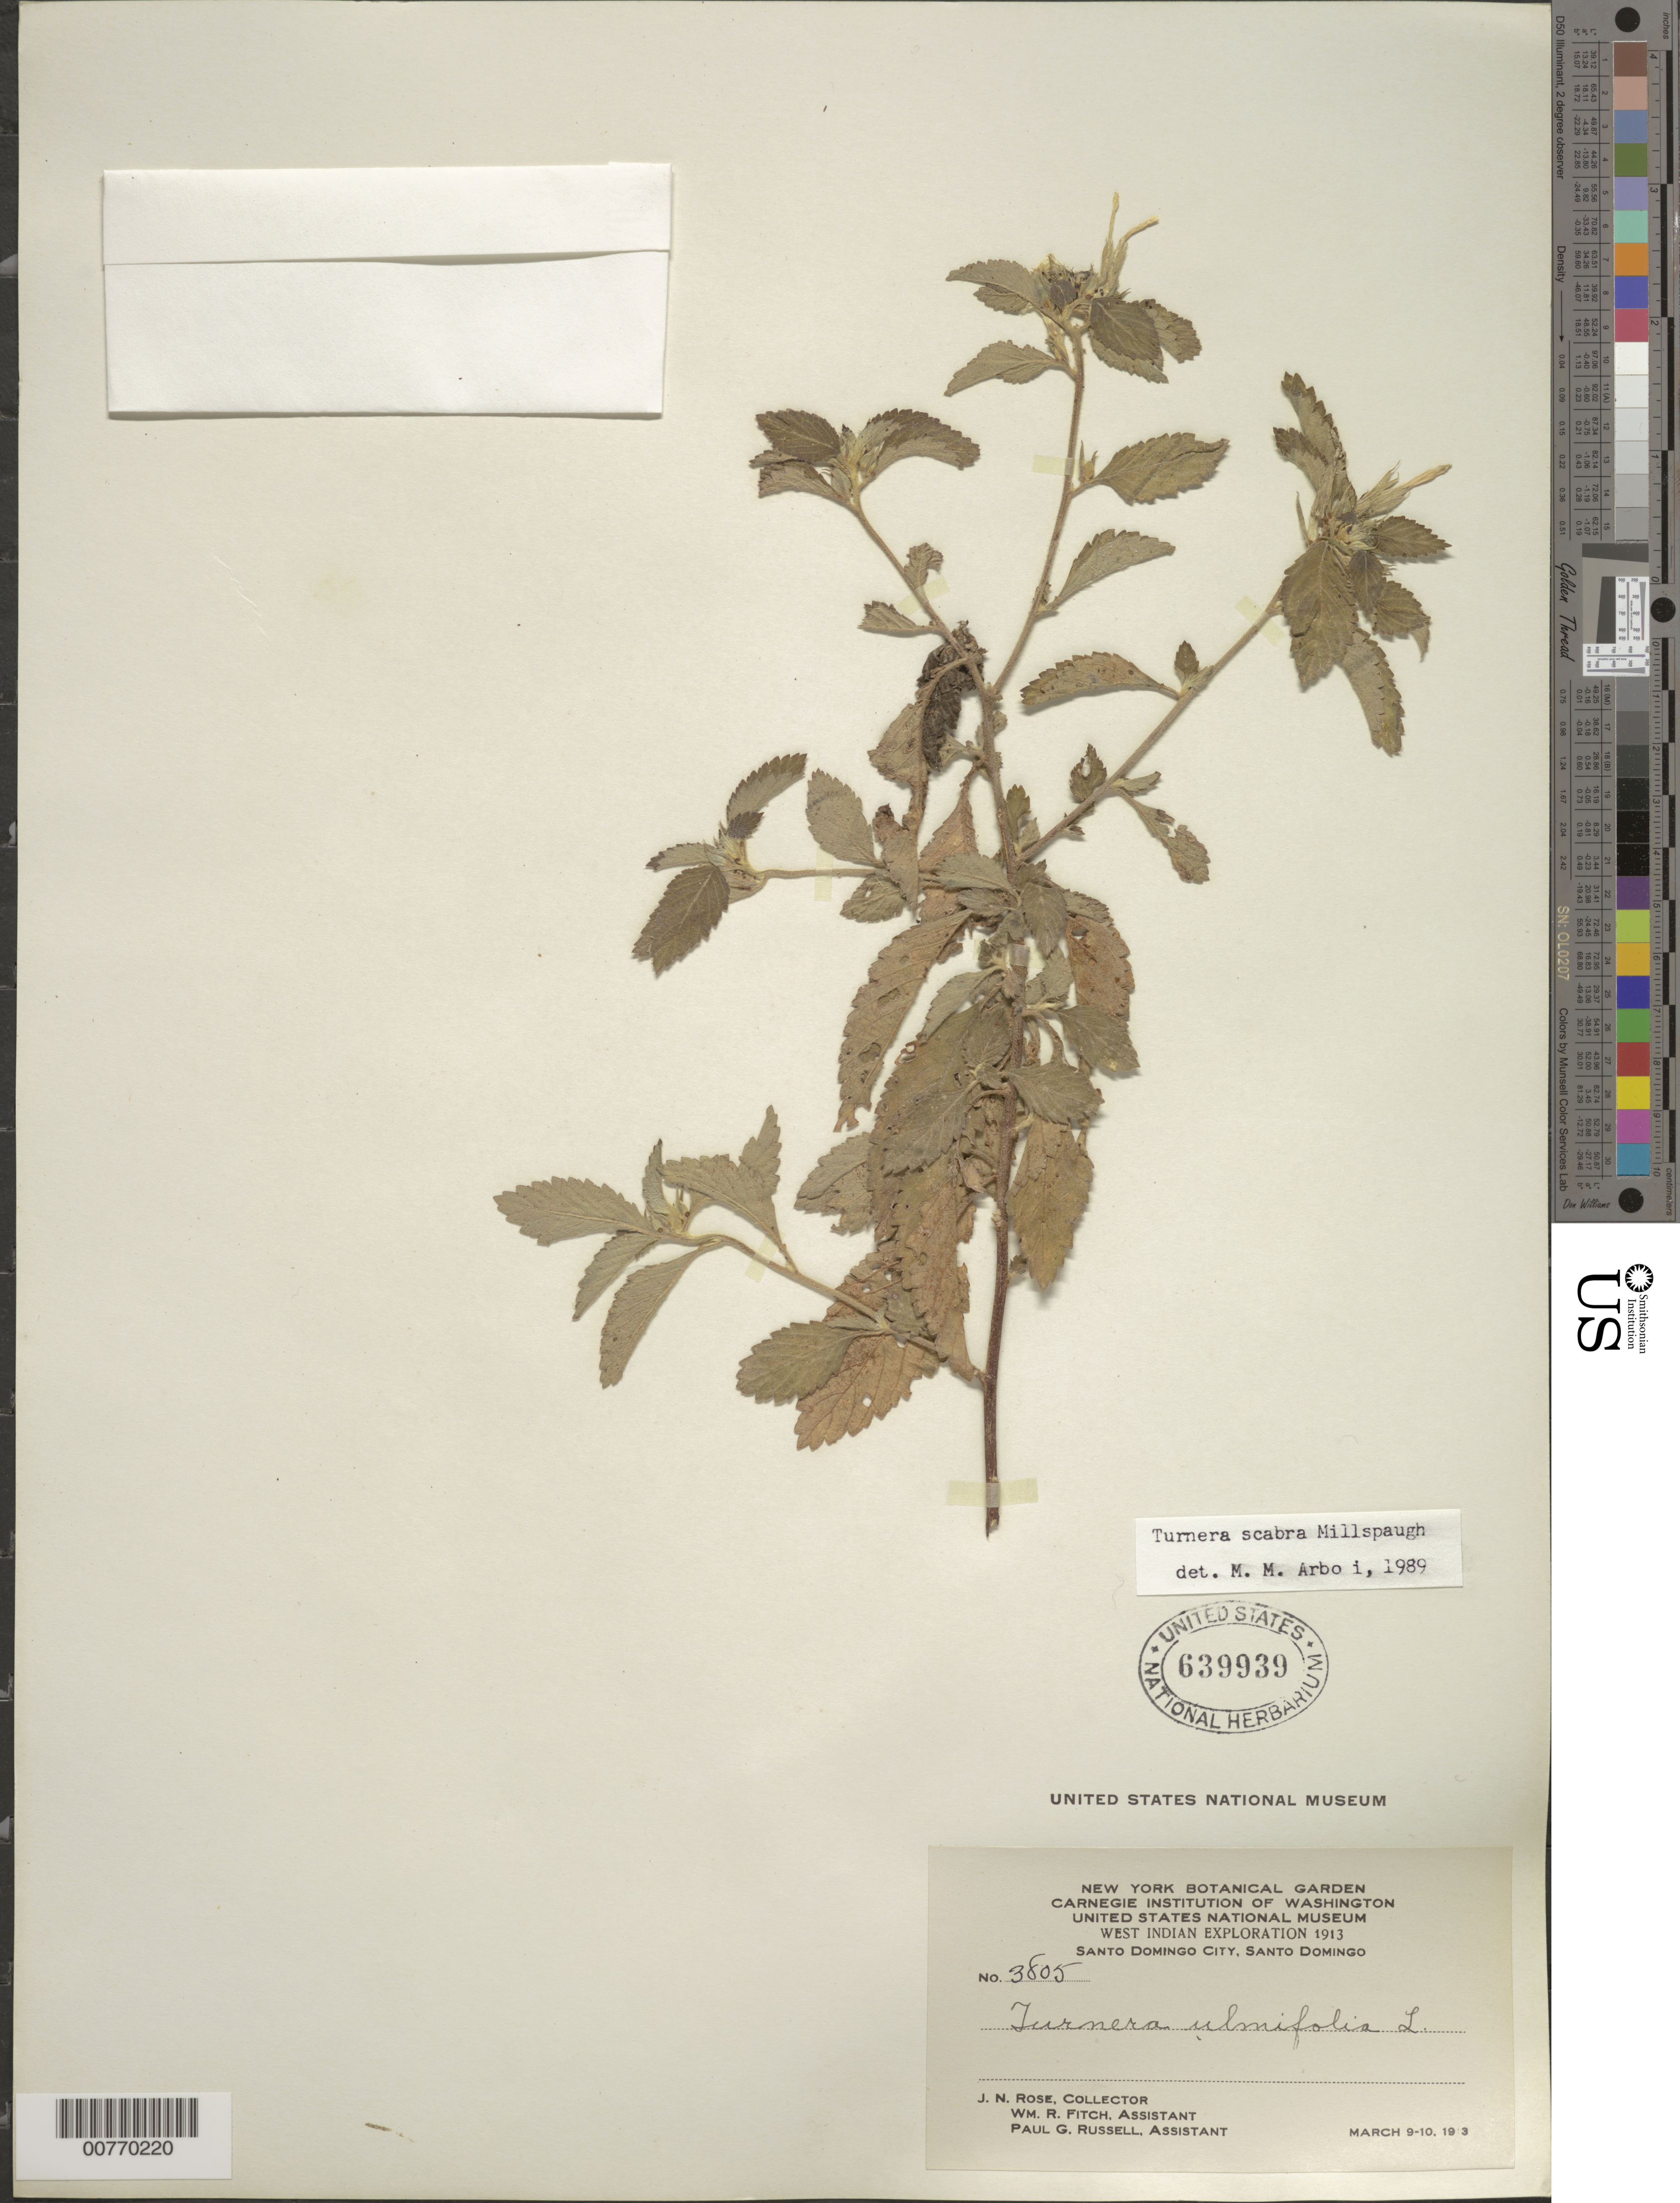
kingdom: Plantae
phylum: Tracheophyta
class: Magnoliopsida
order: Malpighiales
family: Turneraceae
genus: Turnera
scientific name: Turnera ulmifolia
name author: L.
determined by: Arbo, M. M.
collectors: J. N. Rose, W. R. Fitch & P. G. Russell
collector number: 3805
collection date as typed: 09 Mar 1913 to 10 Mar 1913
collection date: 1913-03-09/1913-03-10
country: Dominican Republic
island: Hispaniola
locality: Santo Domingo City.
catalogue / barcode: US 639939